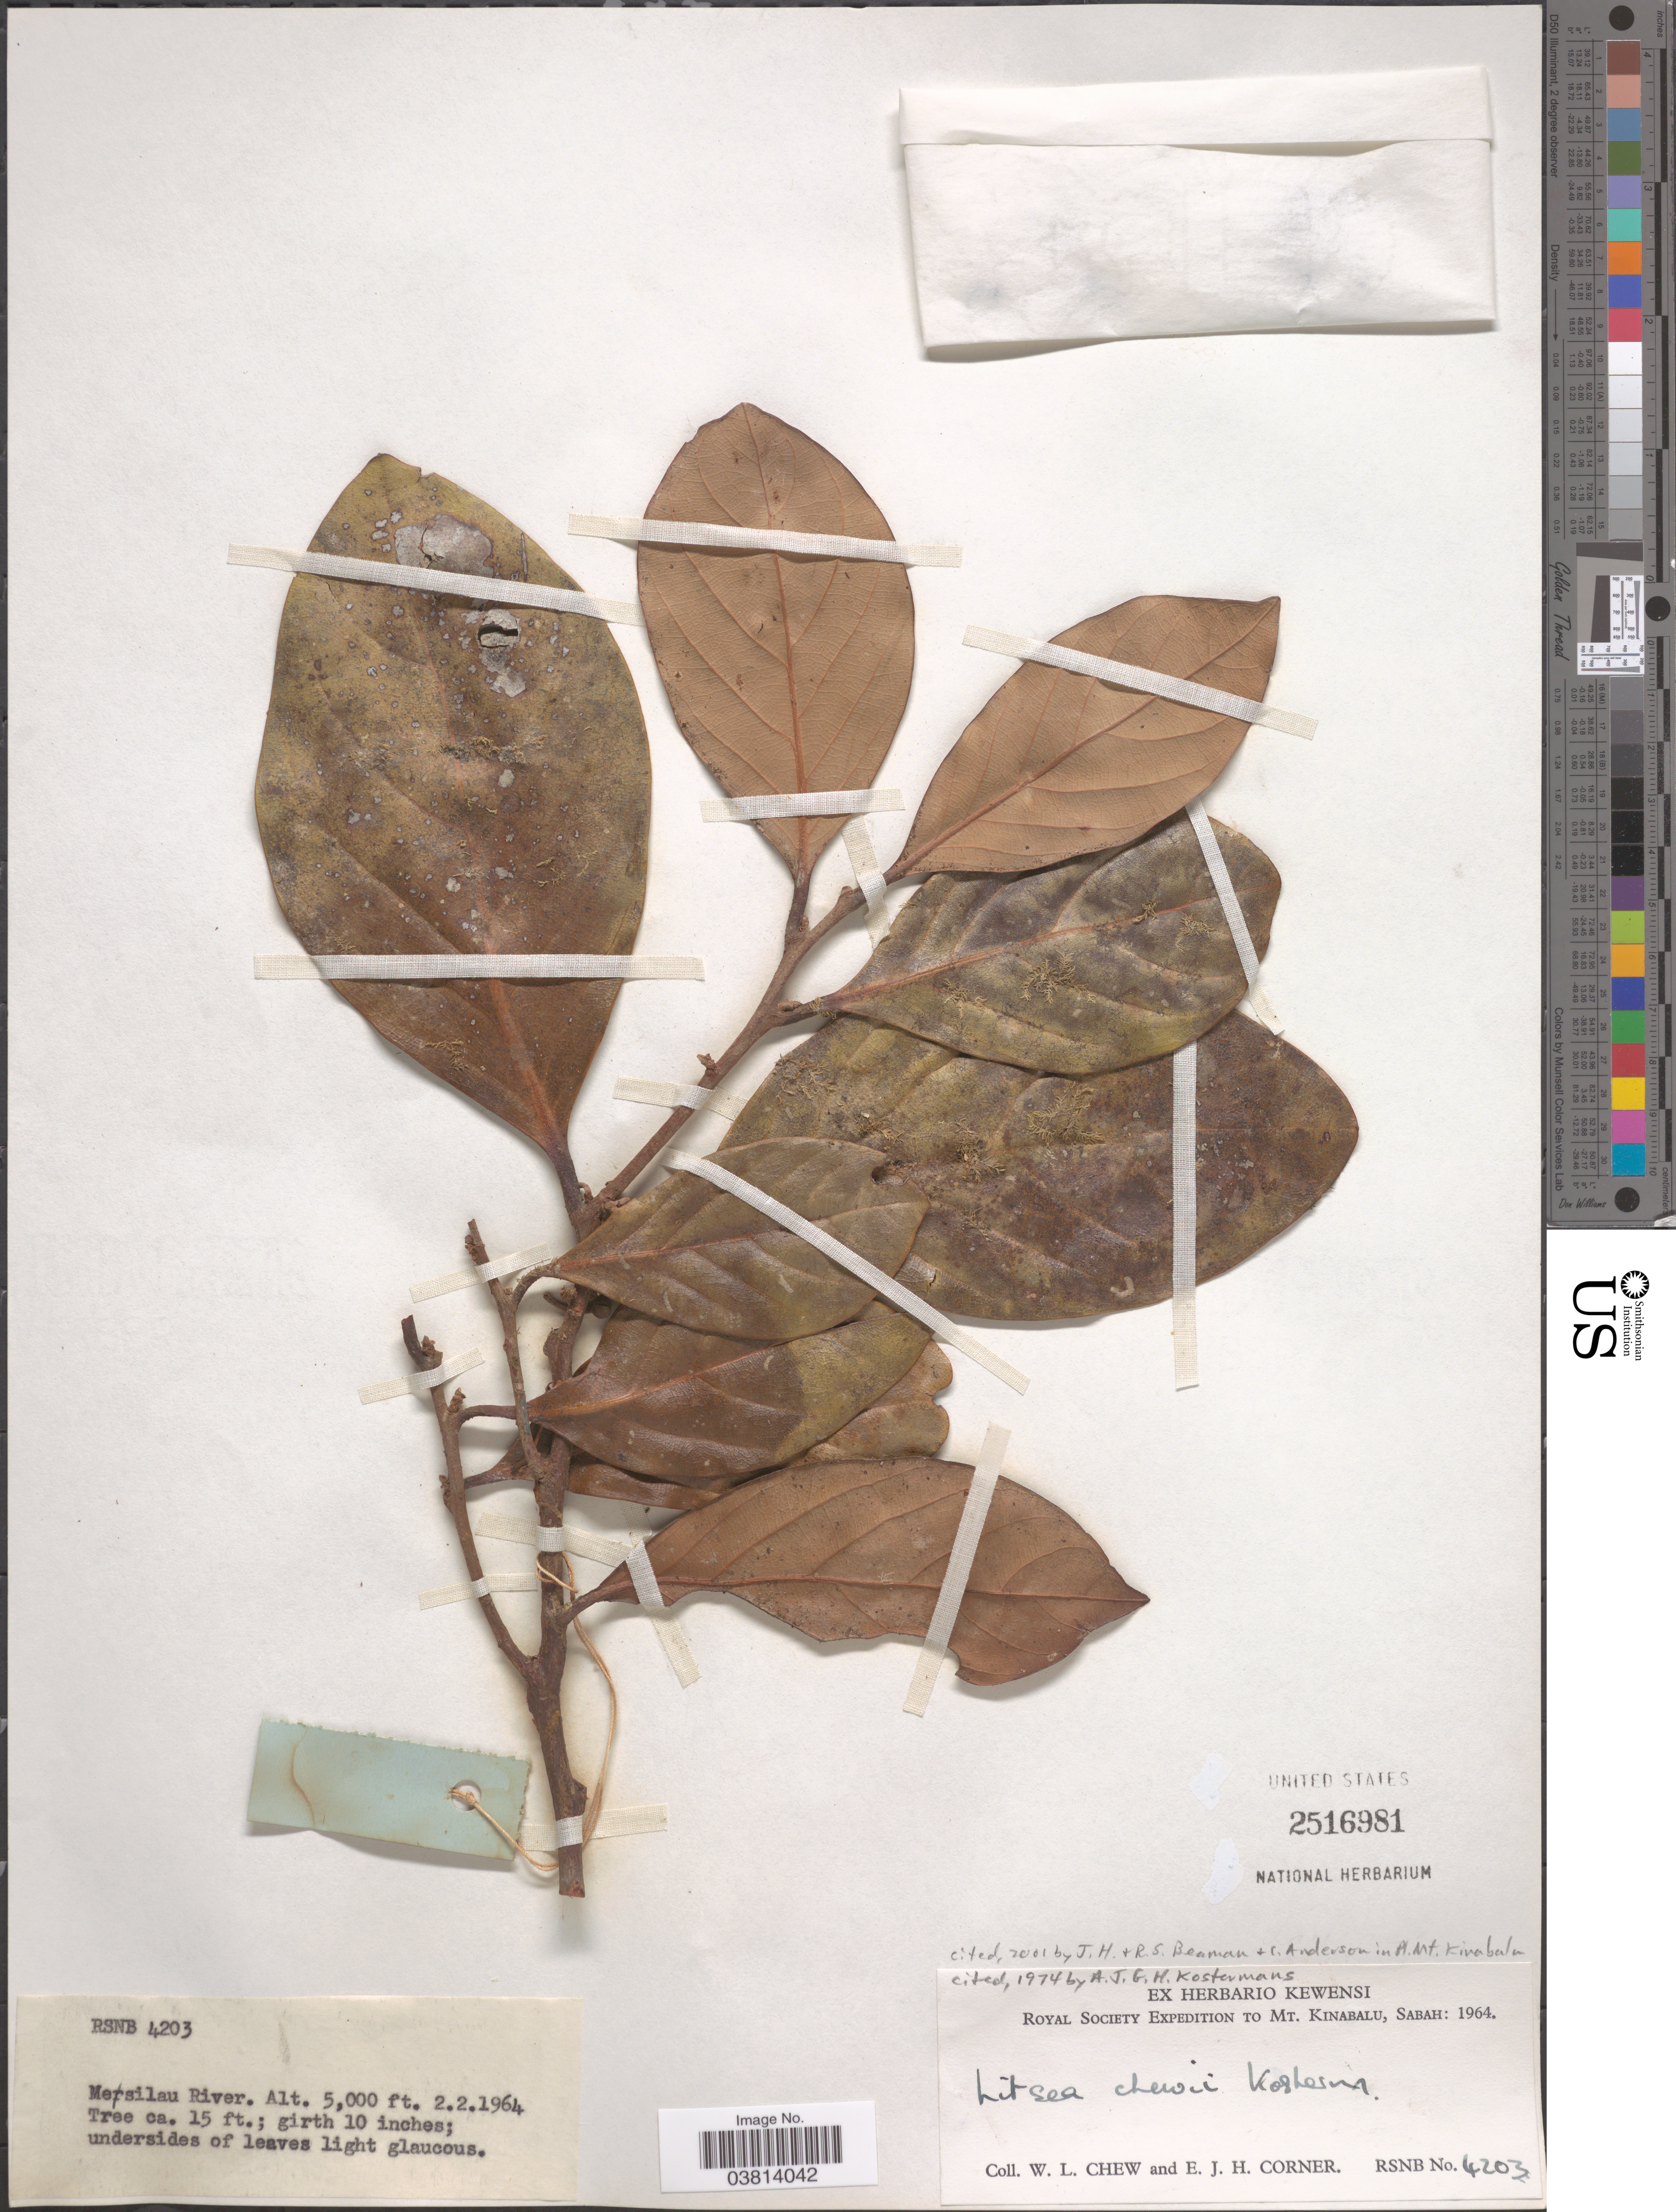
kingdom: Plantae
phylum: Tracheophyta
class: Magnoliopsida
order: Laurales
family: Lauraceae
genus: Litsea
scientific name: Litsea chewii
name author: Kosterm.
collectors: W. Chew & E. Corner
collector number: RSNB 4203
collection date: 1964-02-02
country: Malaysia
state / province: Sabah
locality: Mesilau River. Mt. Kinabalu.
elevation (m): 1524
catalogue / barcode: US 2516981